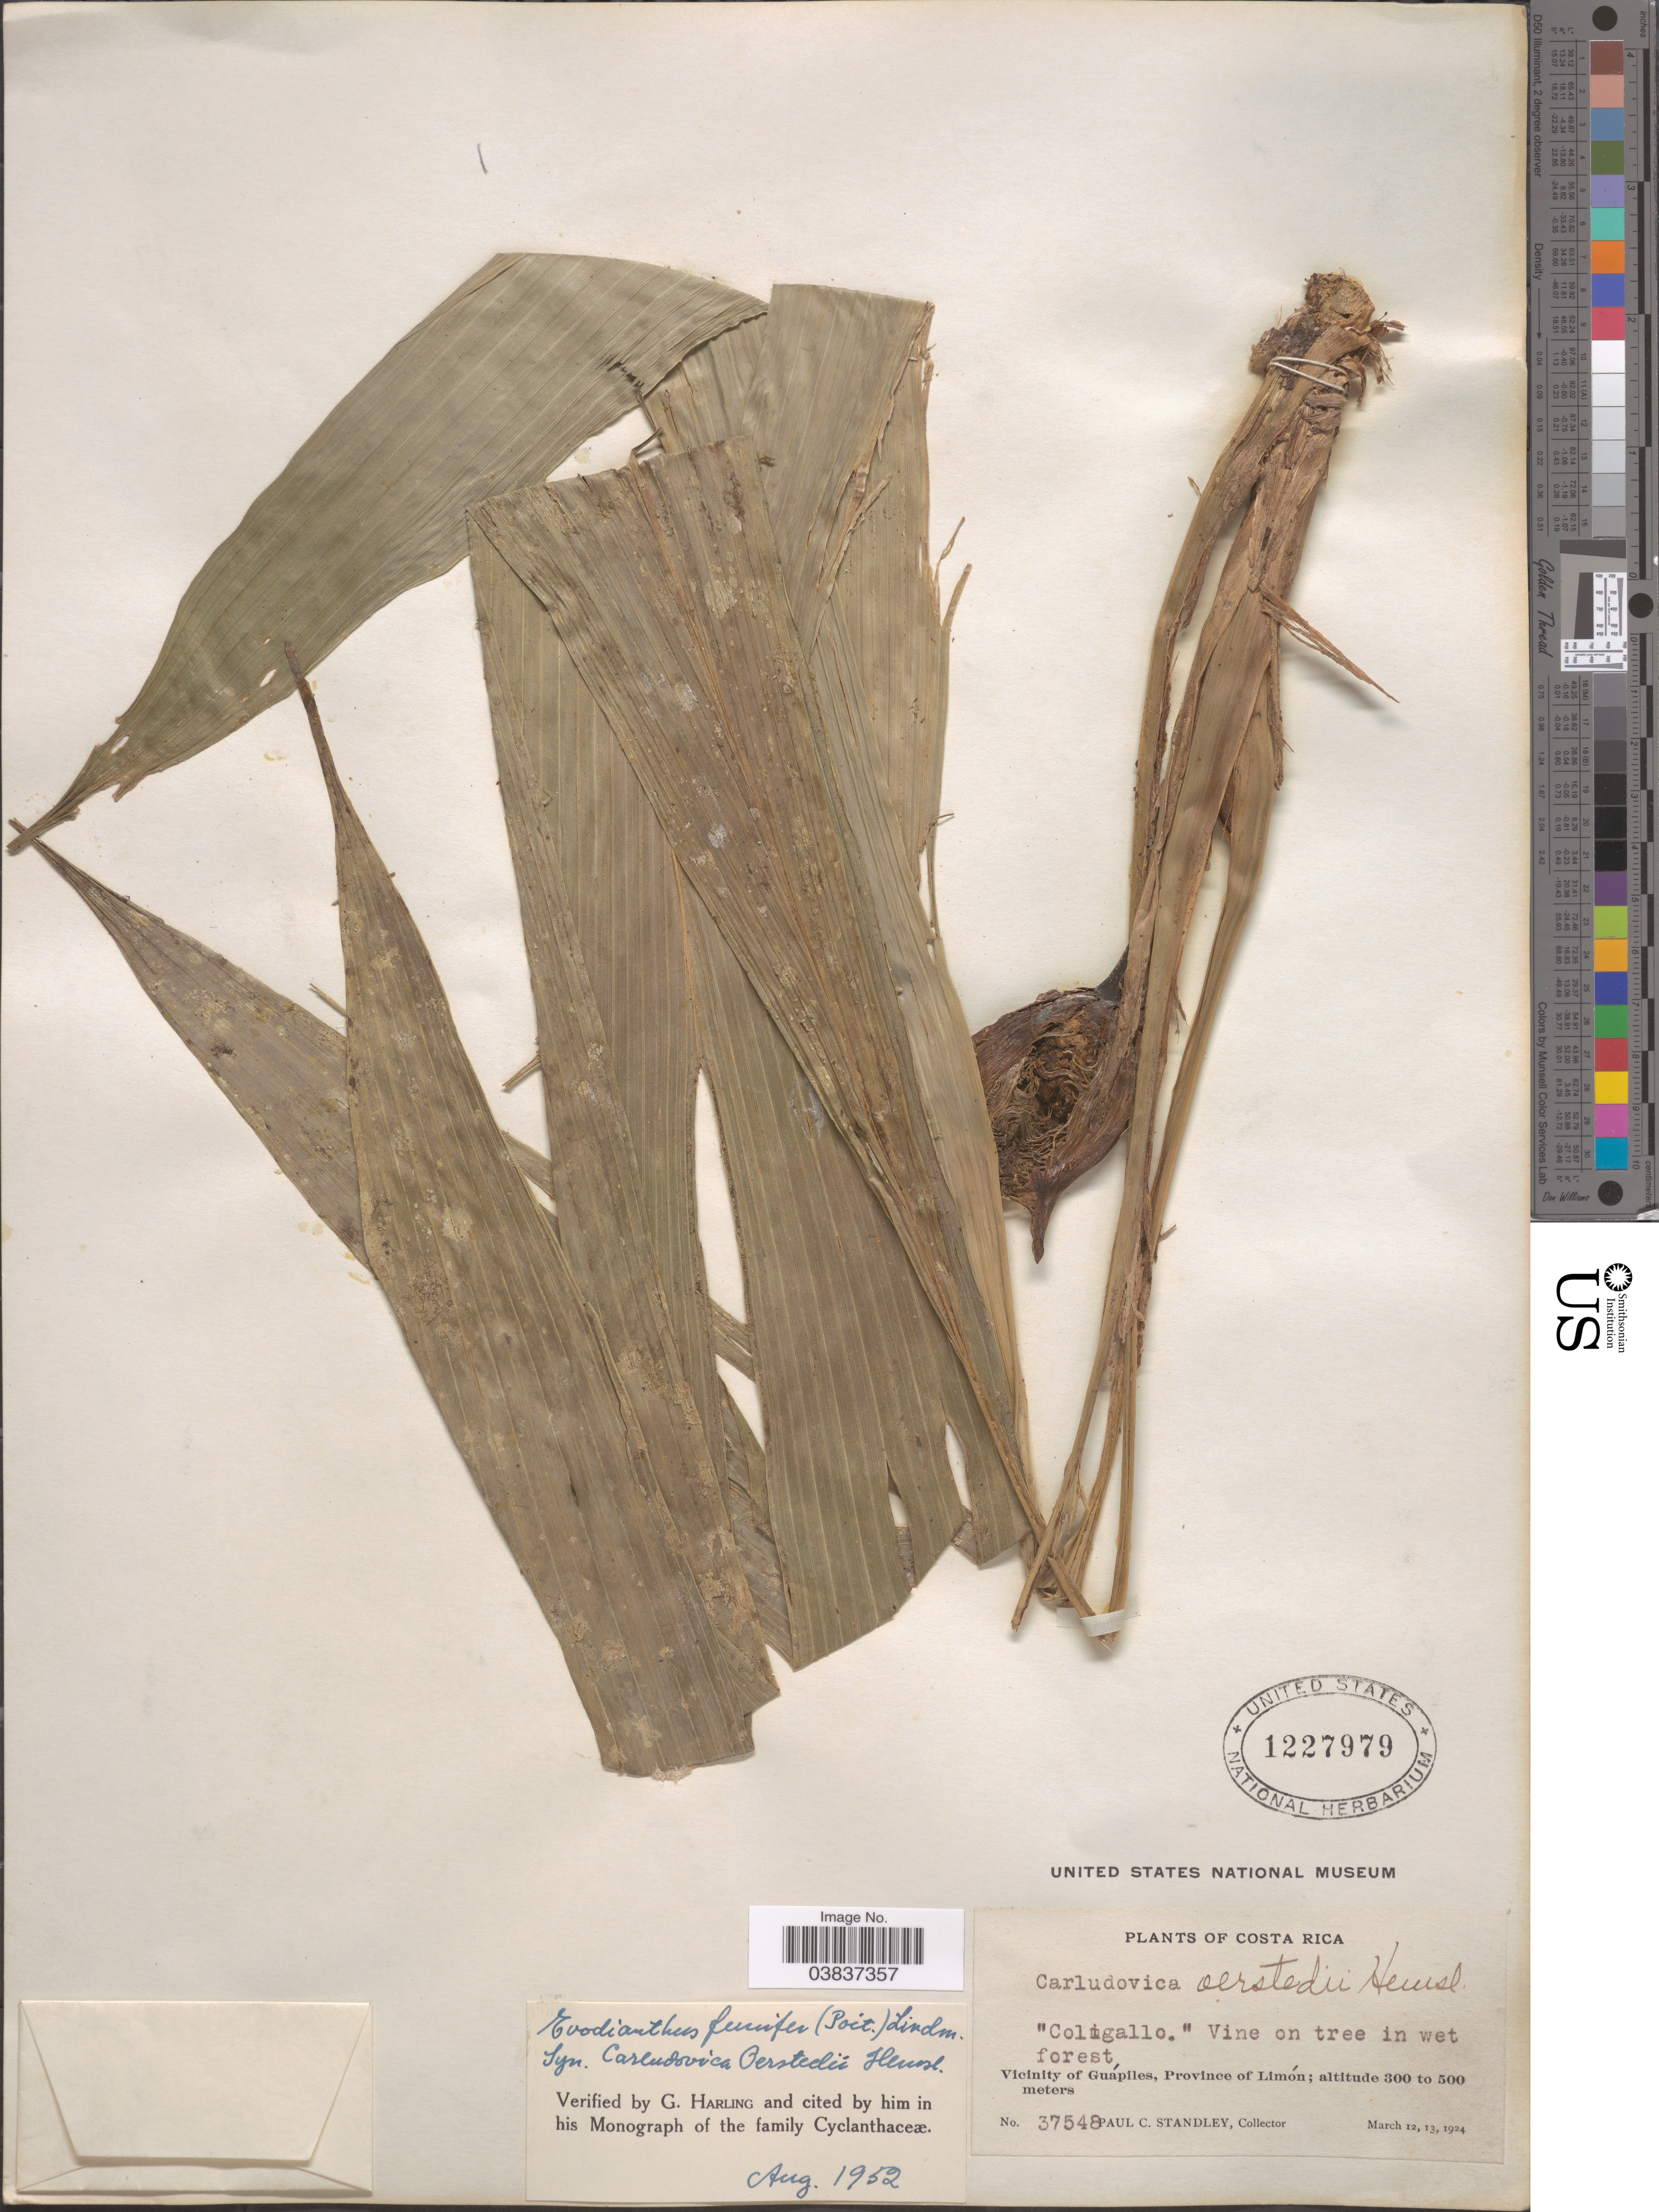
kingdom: Plantae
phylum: Tracheophyta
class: Liliopsida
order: Pandanales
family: Cyclanthaceae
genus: Evodianthus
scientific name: Evodianthus funifer subsp. funifer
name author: (Poit.) Lindm.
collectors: P. C. Standley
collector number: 37548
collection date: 1924-03-12/1924-03-13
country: Costa Rica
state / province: Limón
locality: Vicinity of Guápiles.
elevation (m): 300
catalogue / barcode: US 1227979